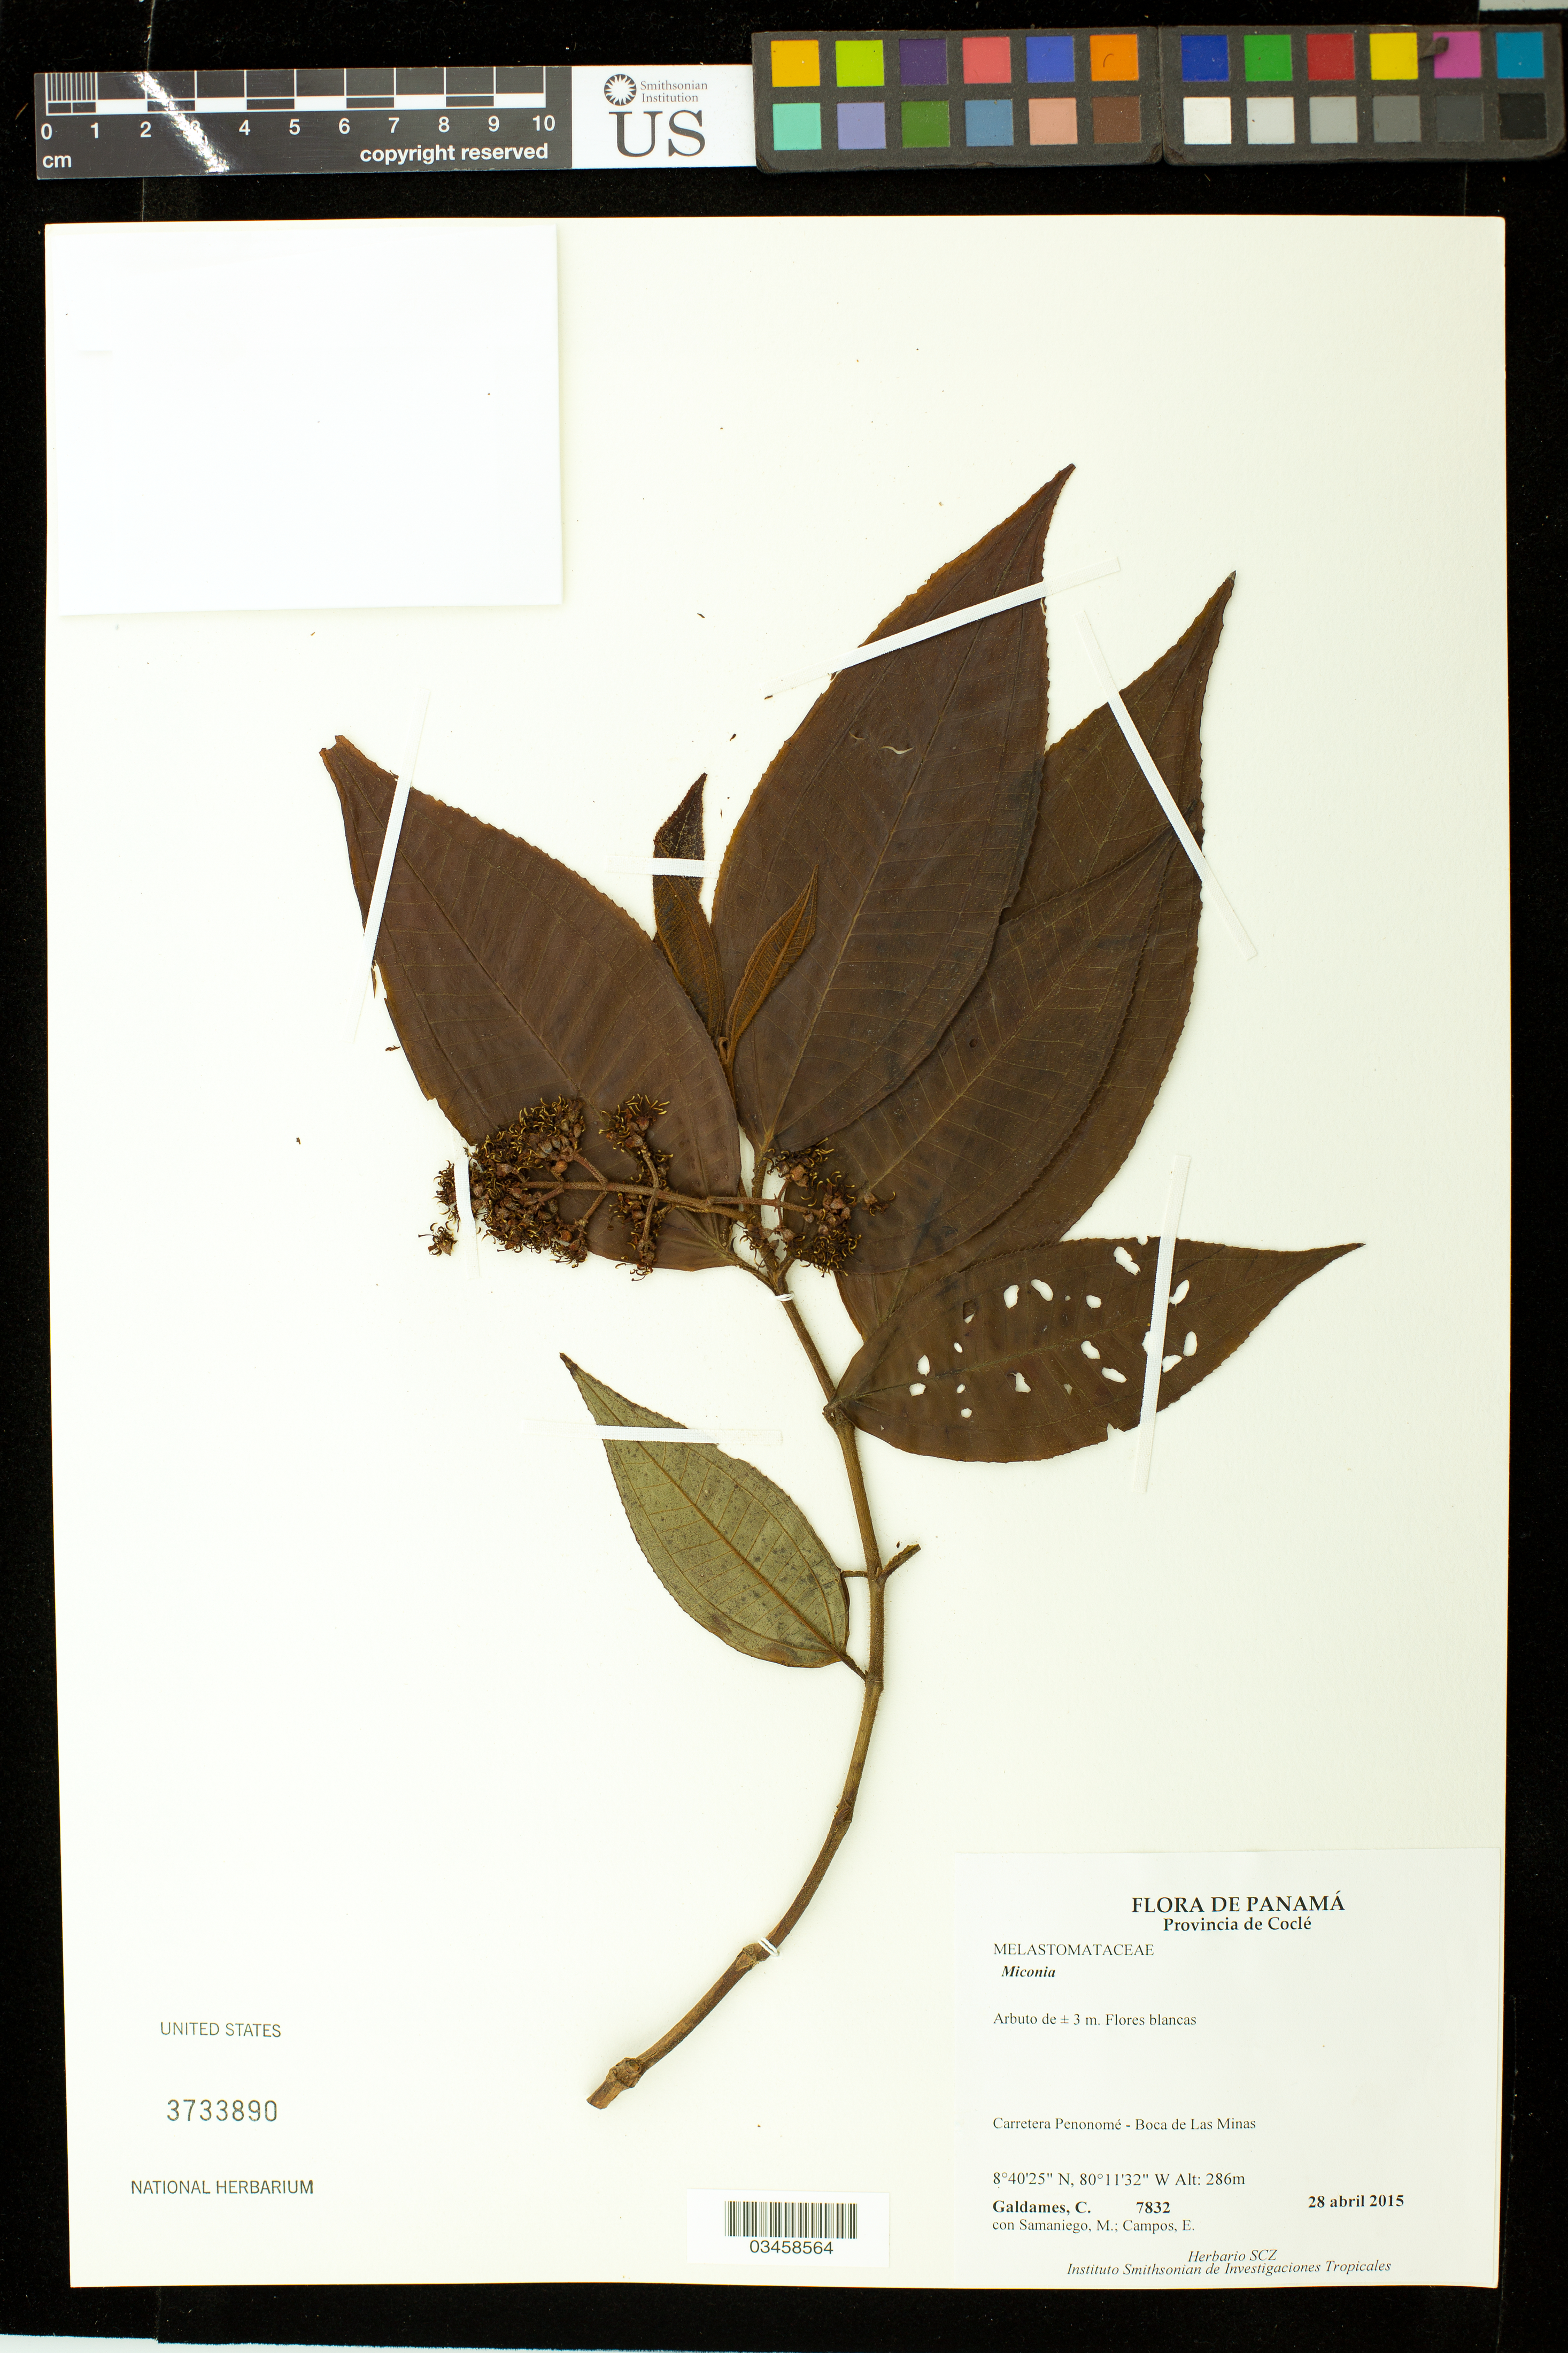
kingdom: Plantae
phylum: Tracheophyta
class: Magnoliopsida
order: Myrtales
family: Melastomataceae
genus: Miconia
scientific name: Miconia sp.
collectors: C. Galdames, M. Samaniego & E. Campos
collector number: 7832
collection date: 2015-04-28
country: Panama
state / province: Coclé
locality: Carretera Penonome - Boca de Las Minas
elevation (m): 286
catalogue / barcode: US 3733890